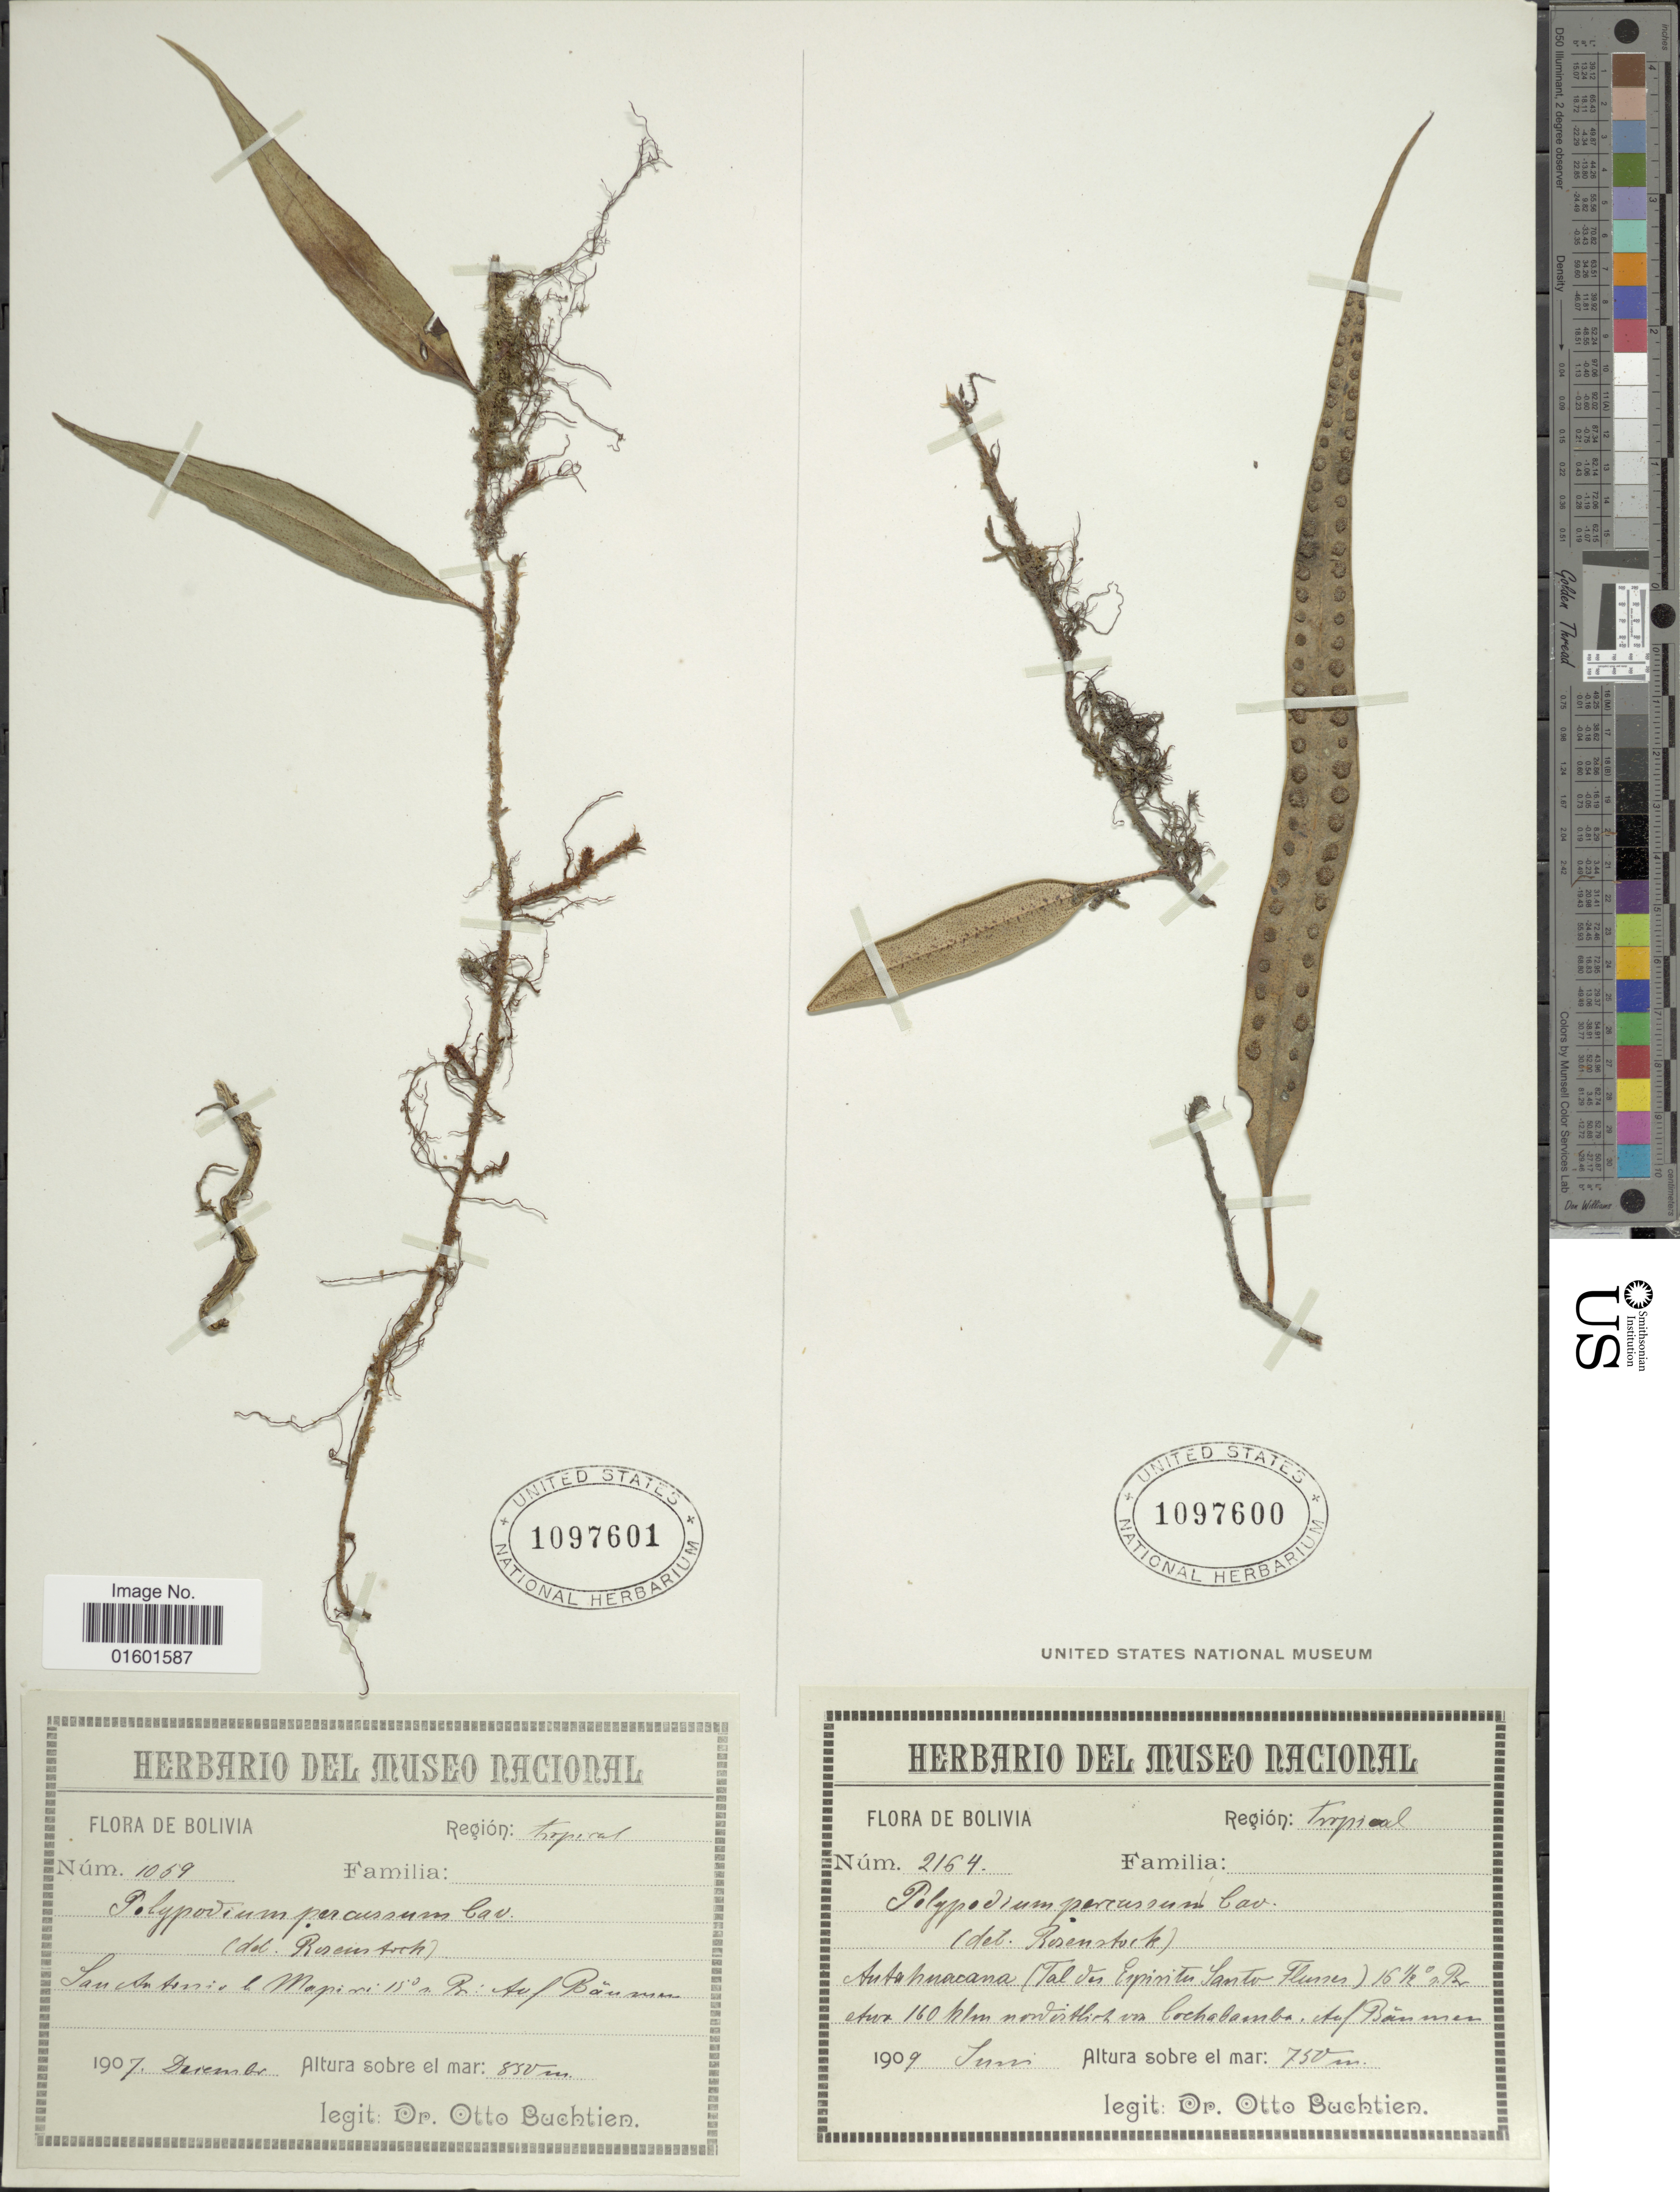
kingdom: Plantae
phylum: Tracheophyta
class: Polypodiopsida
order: Polypodiales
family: Polypodiaceae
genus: Microgramma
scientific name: Microgramma percussa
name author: (Cav.) de la Sota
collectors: O. Buchtien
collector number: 2164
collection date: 1909-06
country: Bolivia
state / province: Cochabamba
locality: Region Tropical, Antahuacana (Valley of Espiritu Santo River) 160 km N from Cochabamba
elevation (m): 750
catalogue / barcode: US 1097600